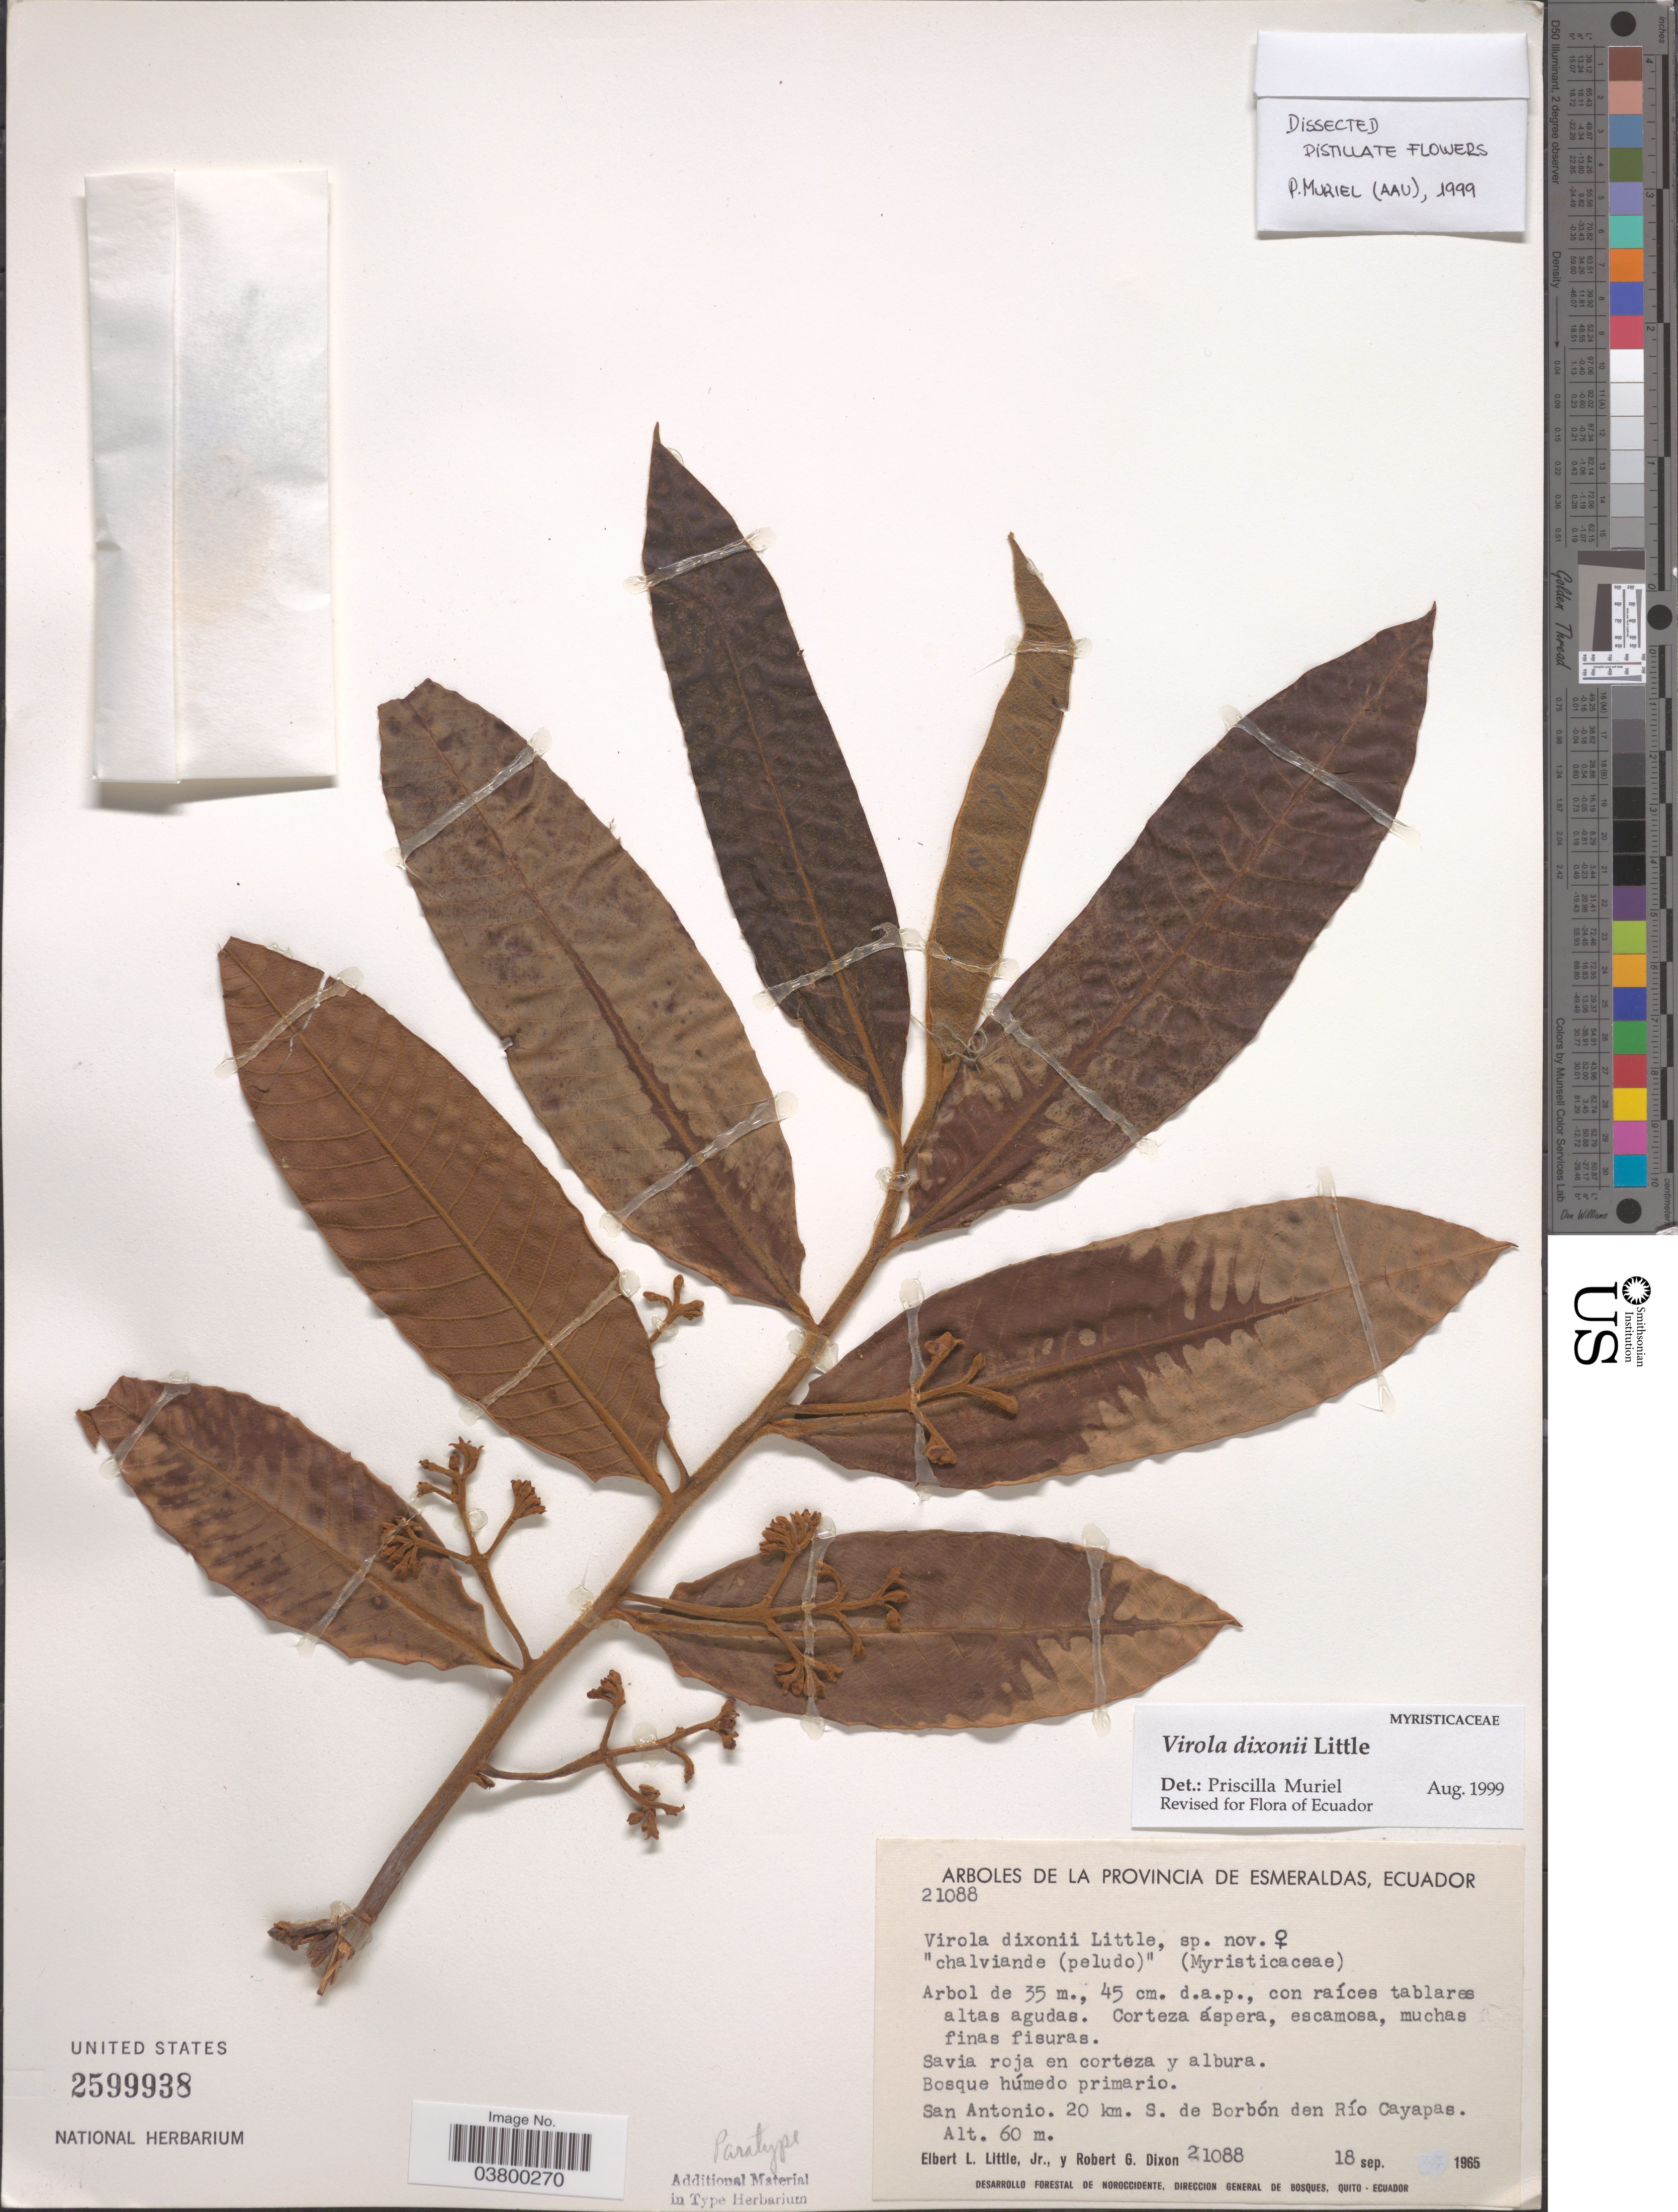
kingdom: Plantae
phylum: Tracheophyta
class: Magnoliopsida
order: Magnoliales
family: Myristicaceae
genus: Virola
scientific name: Virola dixonii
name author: Little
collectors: E. L. Little & R. G. Dixon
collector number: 21088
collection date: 1965-09-18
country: Ecuador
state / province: Esmeraldas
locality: San Antonio. 20 km. S. de Borbón den Río Cayapas.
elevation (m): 60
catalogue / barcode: US 2599938